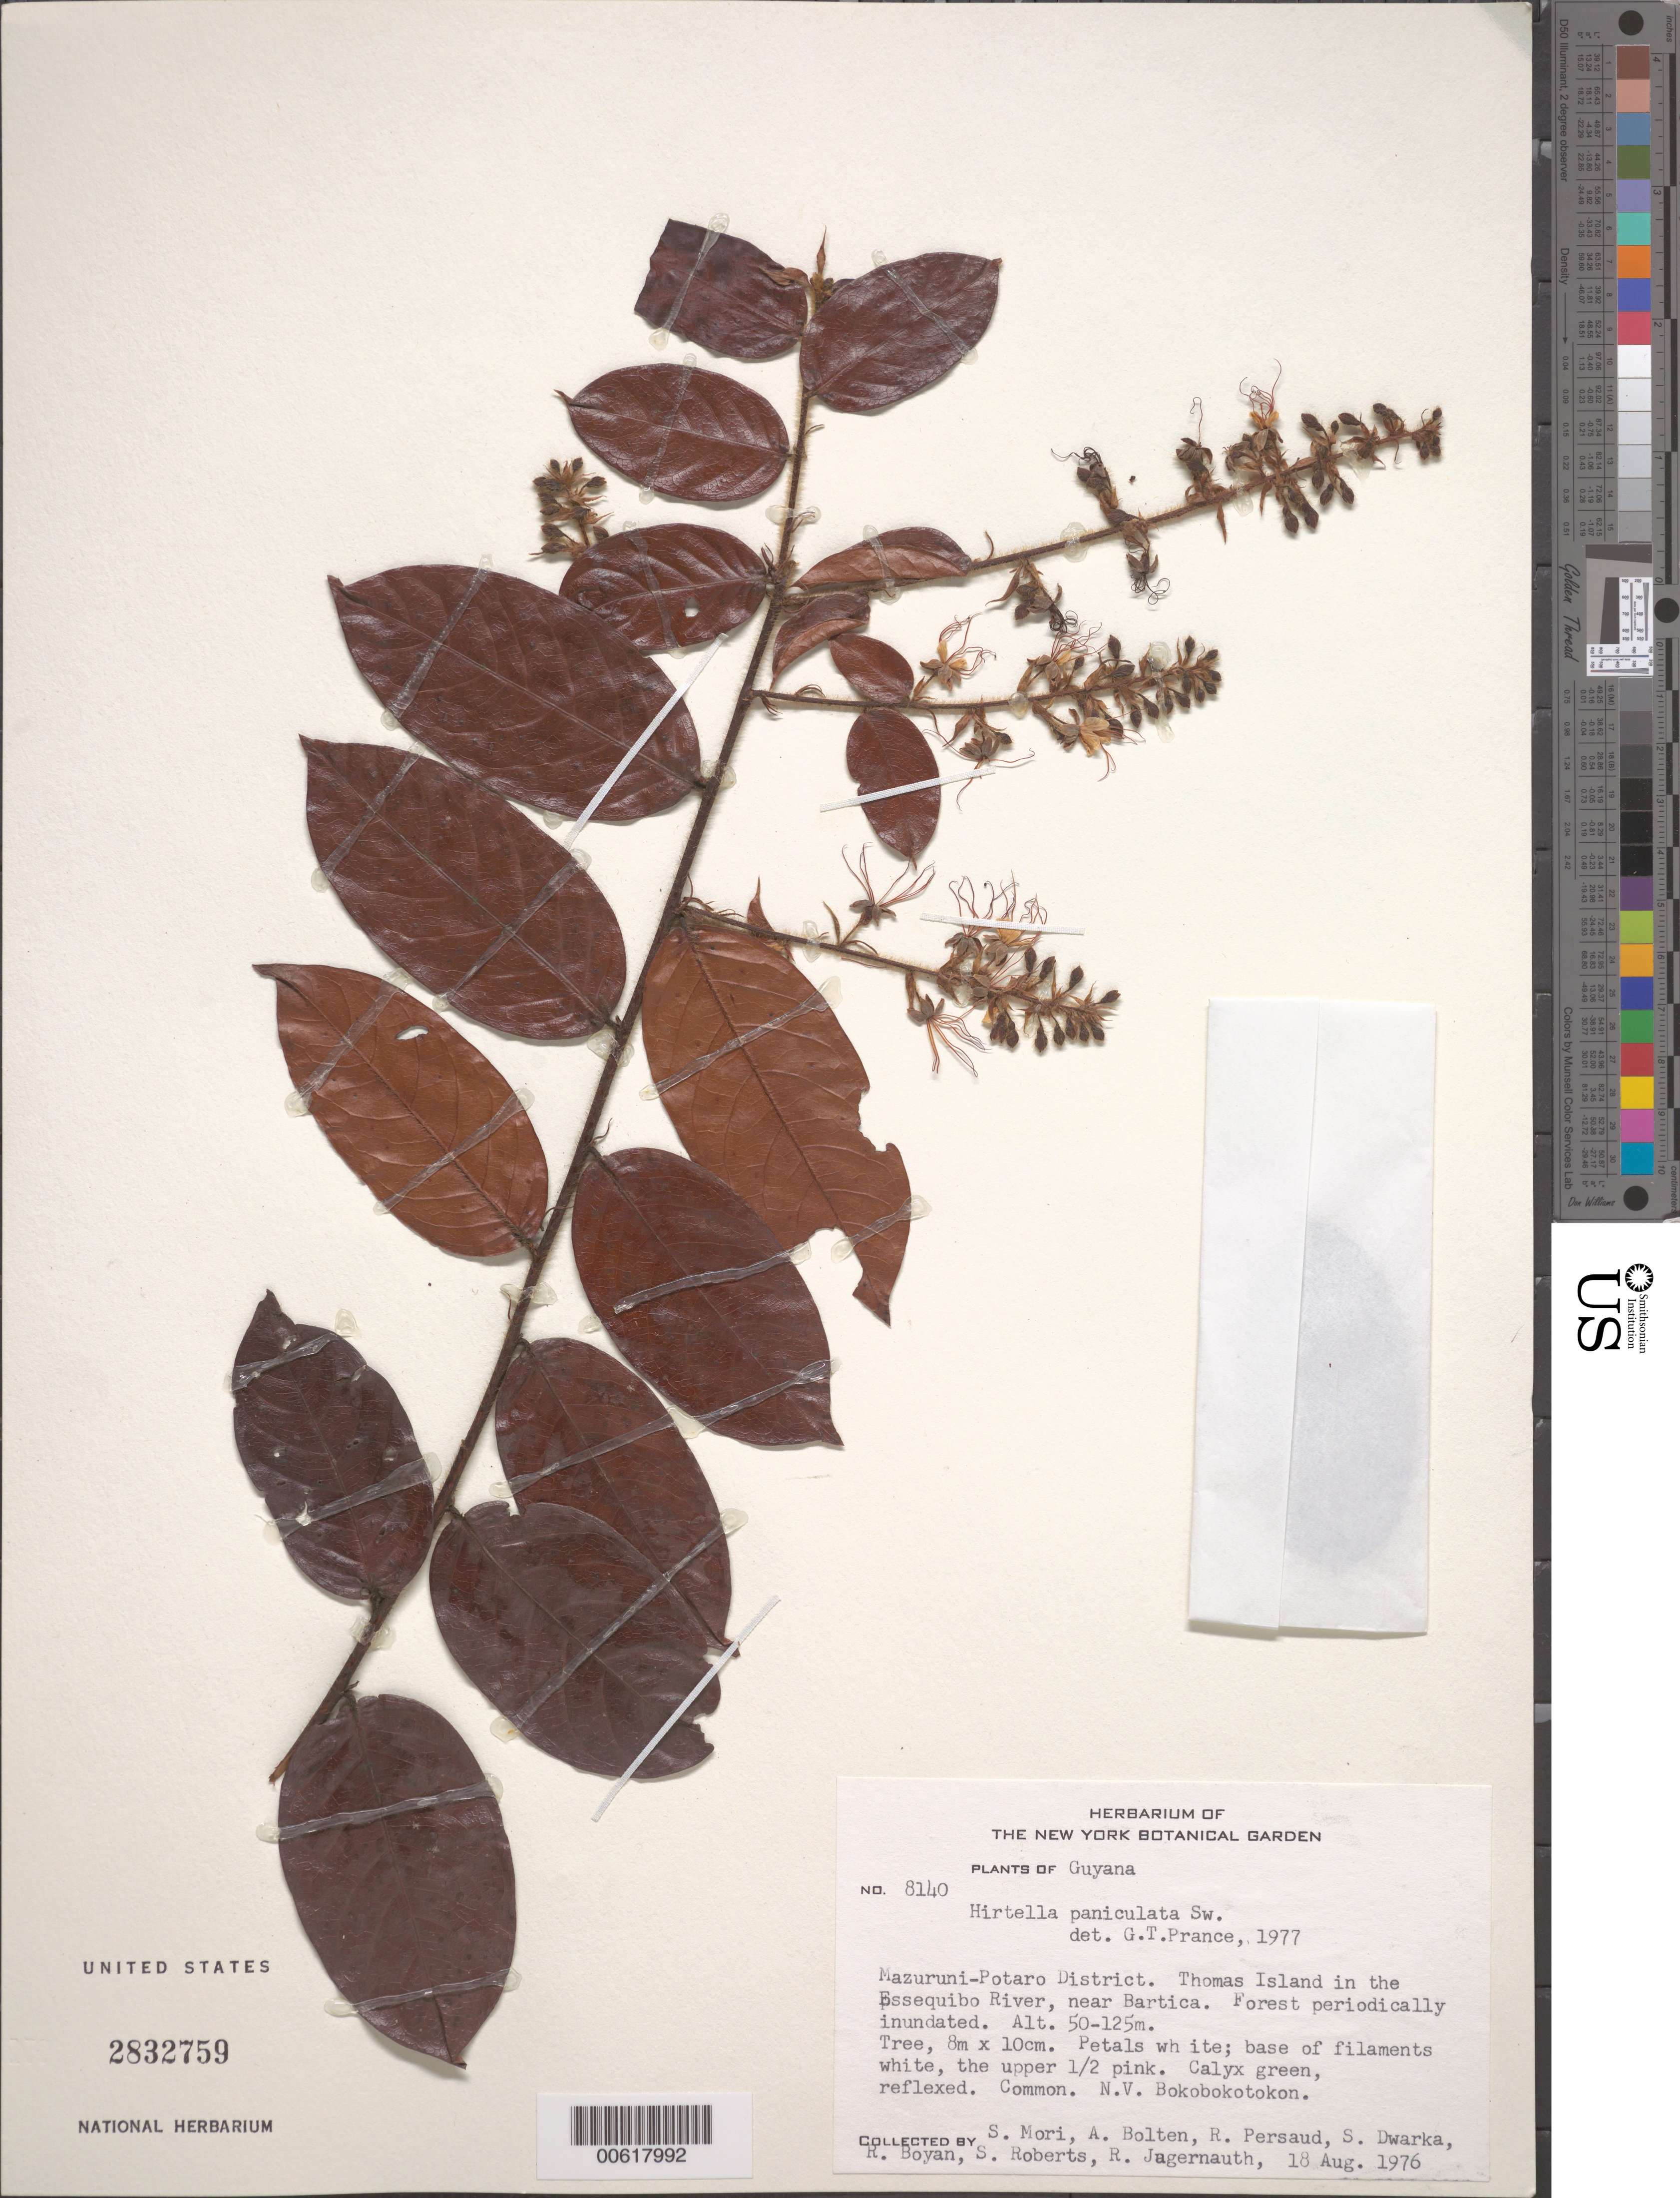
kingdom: Plantae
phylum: Tracheophyta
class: Magnoliopsida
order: Malpighiales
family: Chrysobalanaceae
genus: Hirtella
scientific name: Hirtella paniculata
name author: Sw.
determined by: Prance, G. T.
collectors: S. Mori, A. Bolten, R. Persaud, R. Boyan, S. Roberts, R. Jugernauth & S. Dwarka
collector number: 8140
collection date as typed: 18-Aug-76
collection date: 1976-08-18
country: Guyana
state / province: Cuyuni-Mazaruni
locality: Thomas Island, Essequibo River, near Bartica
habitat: Forest periodically inundated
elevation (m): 50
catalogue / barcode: US 2832759